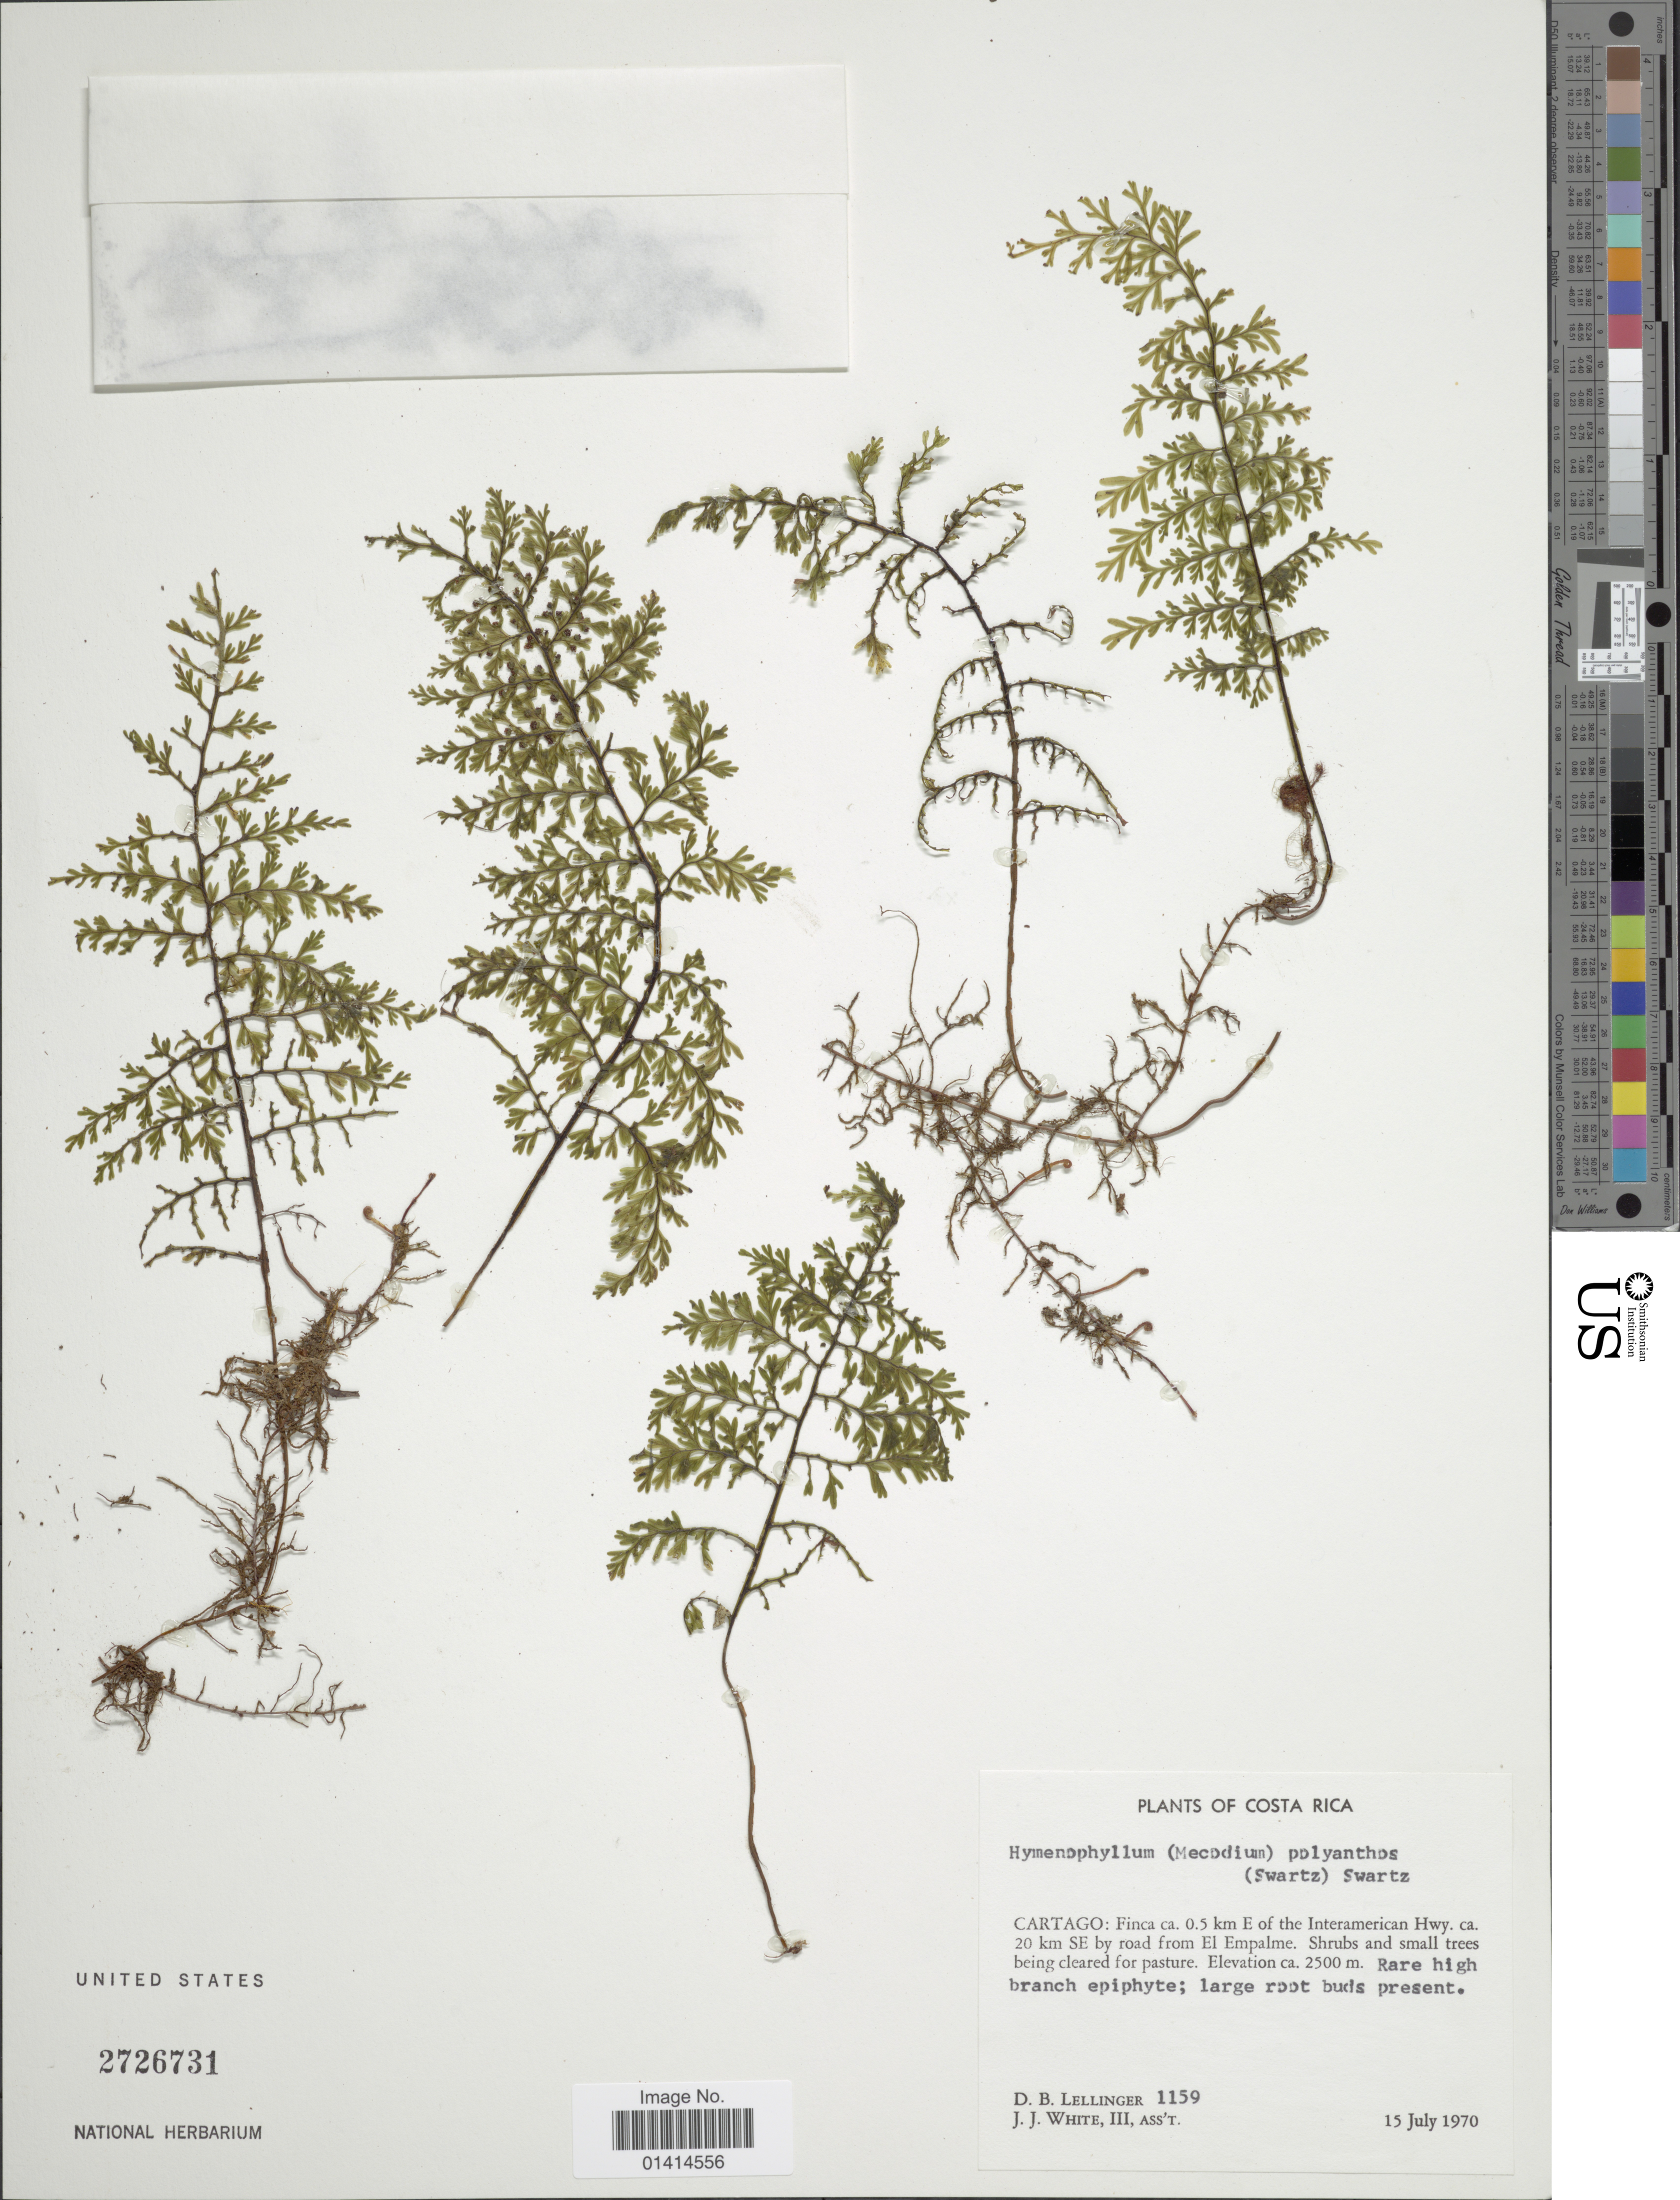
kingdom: Plantae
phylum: Tracheophyta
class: Polypodiopsida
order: Hymenophyllales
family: Hymenophyllaceae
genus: Hymenophyllum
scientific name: Hymenophyllum polyanthos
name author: (Sw.) Sw.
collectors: D. B. Lellinger & J. J. White III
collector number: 1159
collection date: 1970-07-15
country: Costa Rica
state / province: Cartago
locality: Finca ca 0.5 km E of the Interamerican Hwy. ca 20 km SE by road from El Empalme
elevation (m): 2500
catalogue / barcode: US 2726731